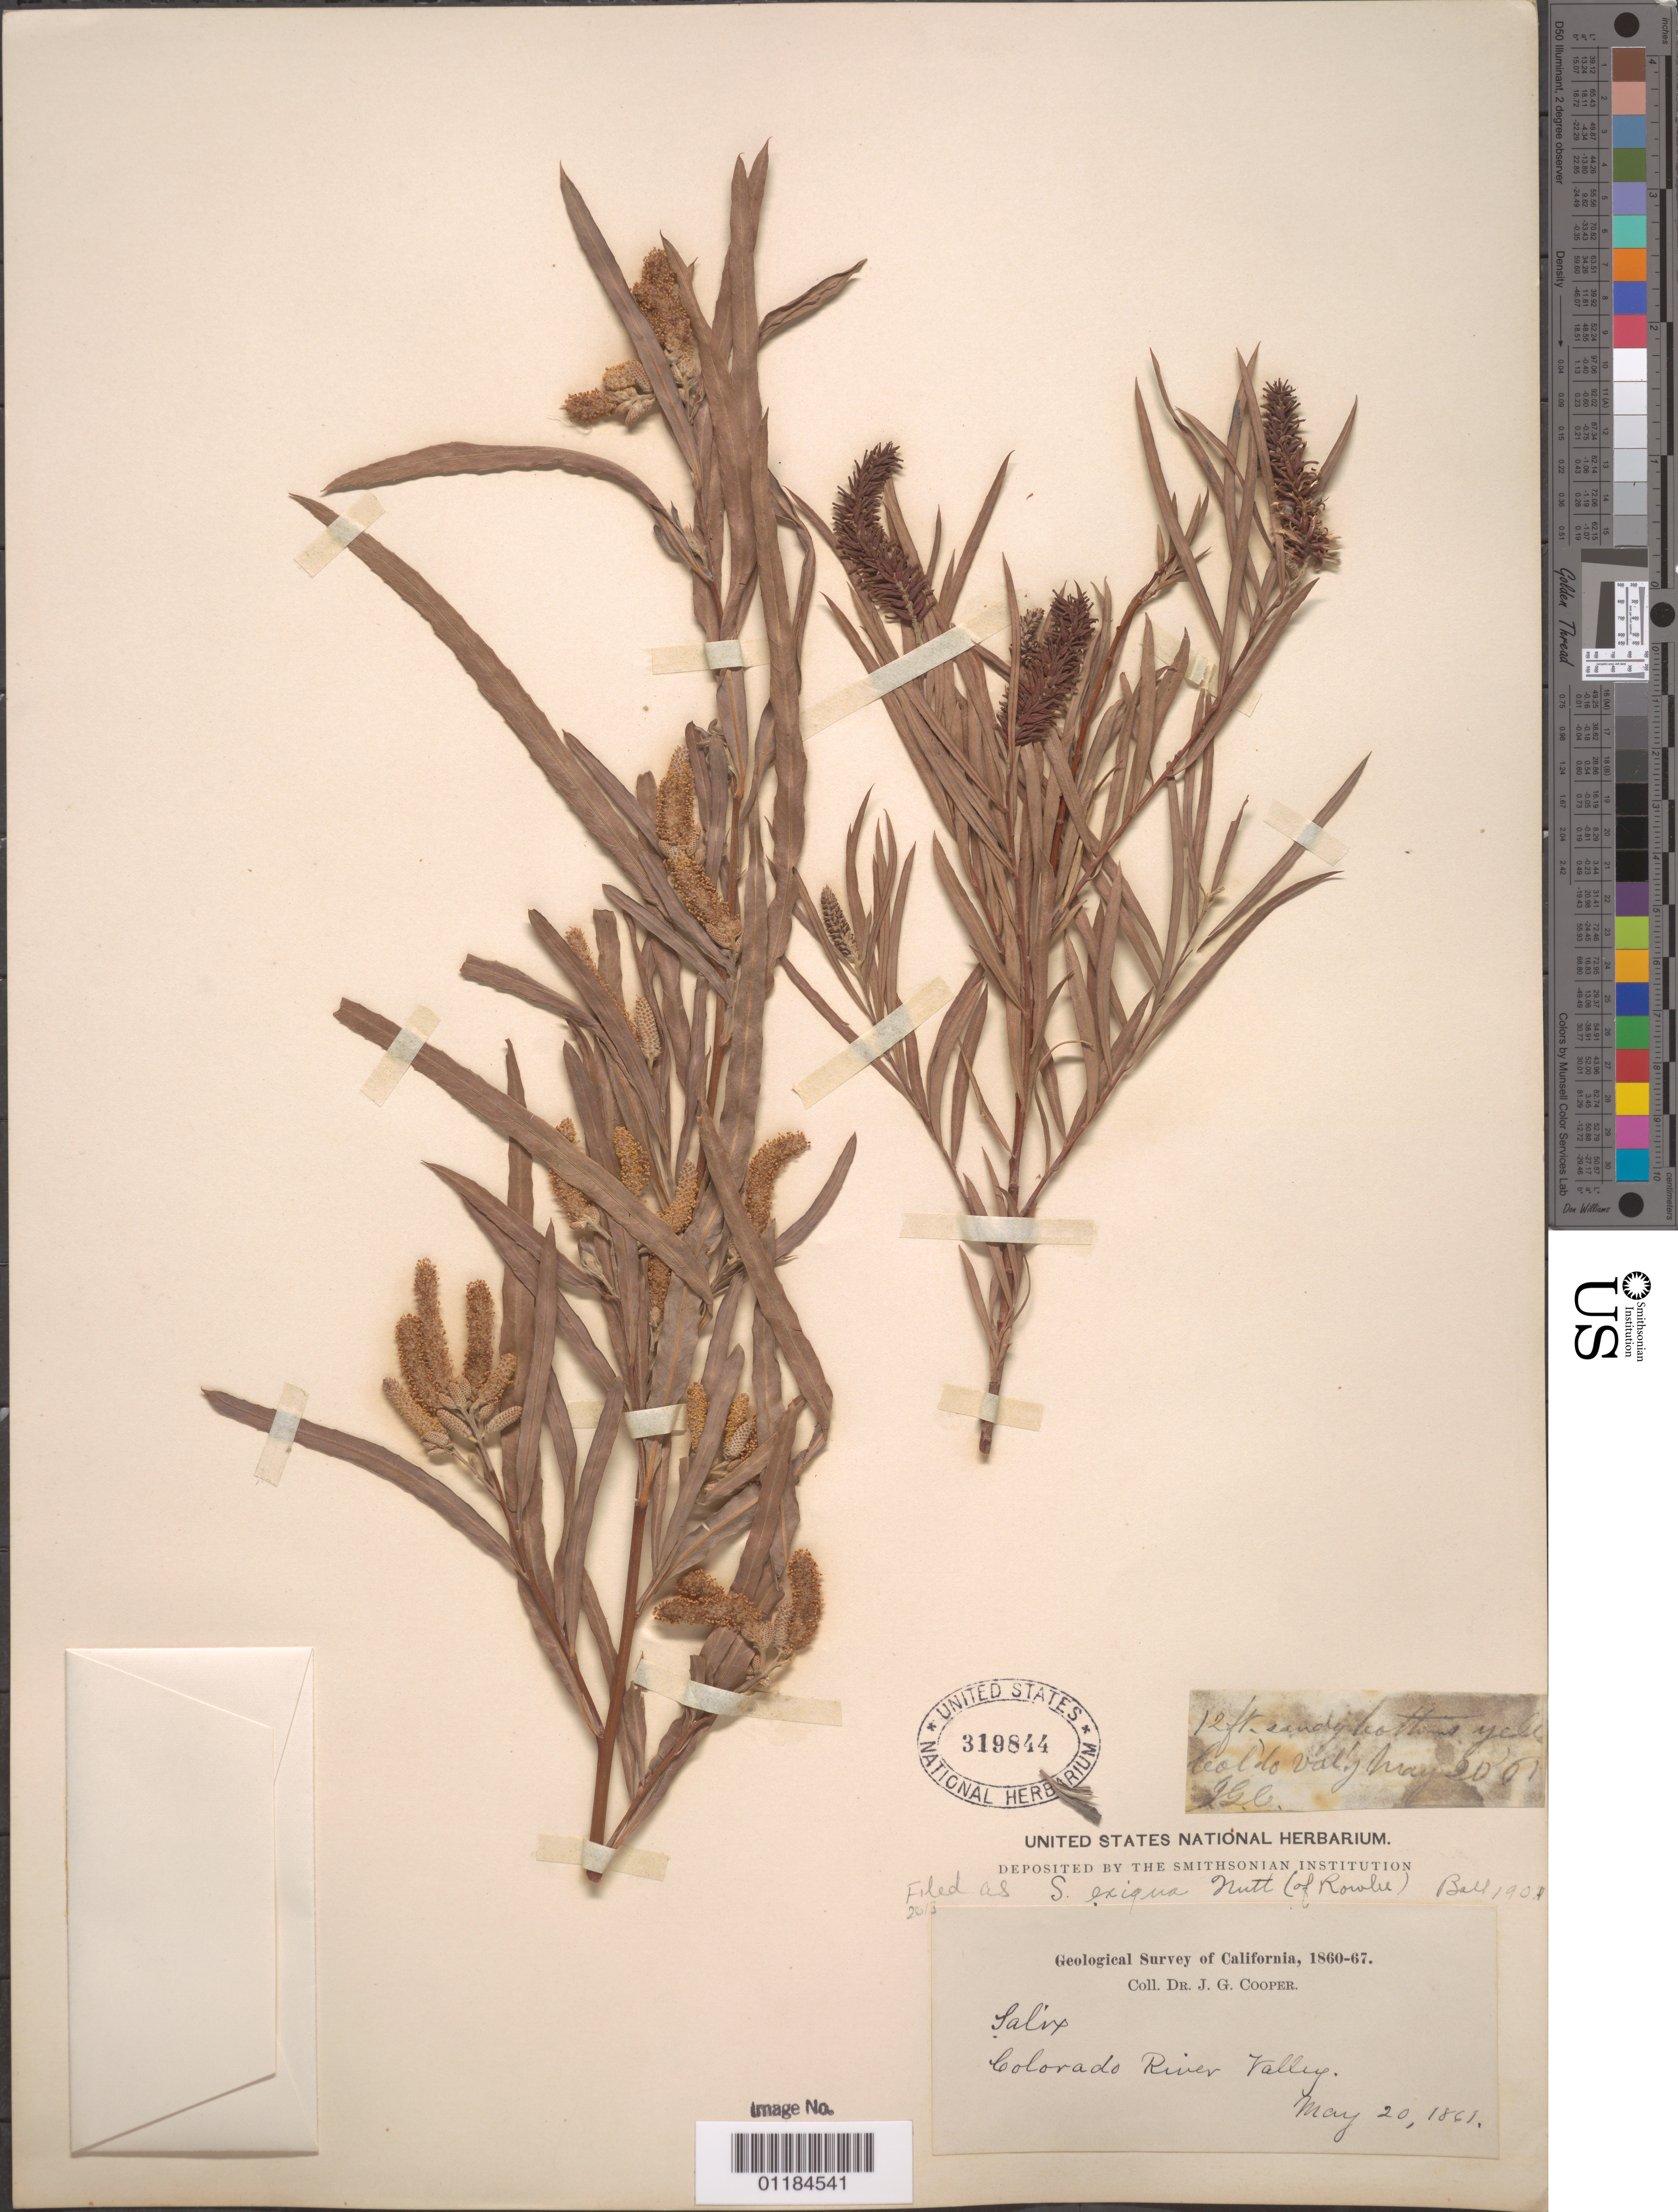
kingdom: Plantae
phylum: Tracheophyta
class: Magnoliopsida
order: Malpighiales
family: Salicaceae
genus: Salix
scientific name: Salix exigua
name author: Nutt.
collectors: J. G. Cooper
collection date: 1861-05-20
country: United States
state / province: California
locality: Colorado River Valley.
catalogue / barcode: US 319844